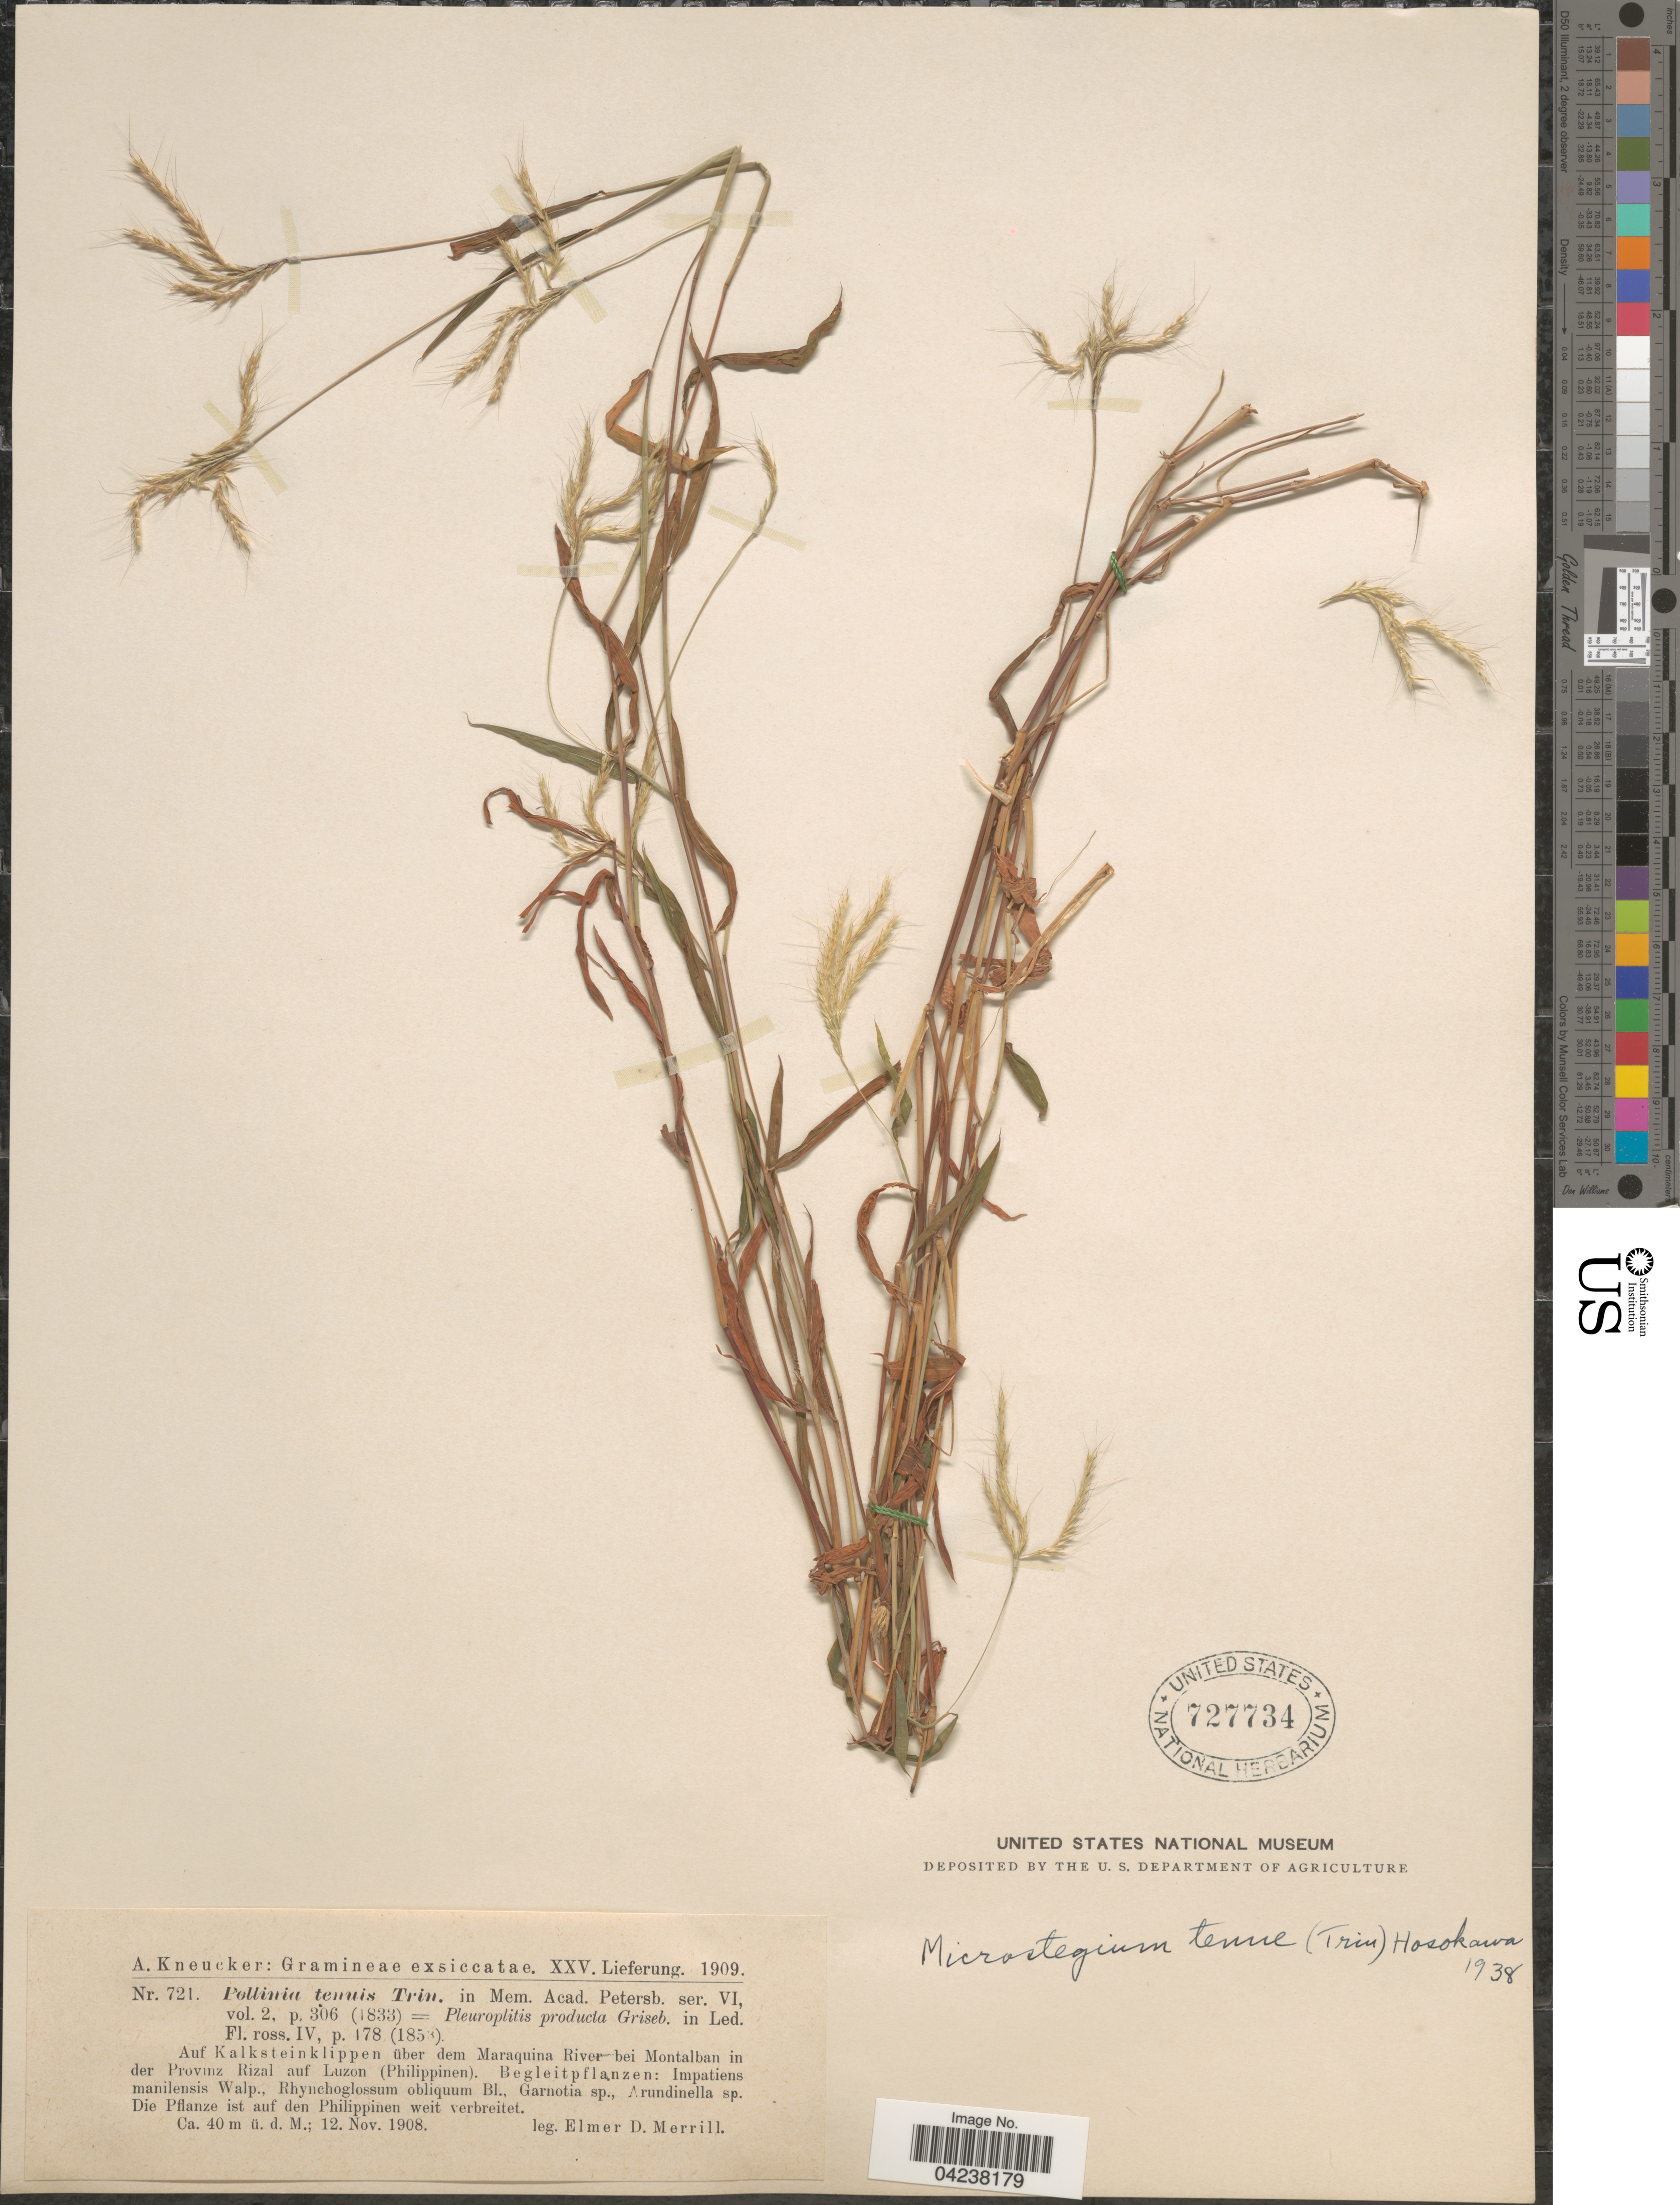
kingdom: Plantae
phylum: Tracheophyta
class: Liliopsida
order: Poales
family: Poaceae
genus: Microstegium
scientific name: Microstegium tenue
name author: (Trin.) Hosok.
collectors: E. D. Merrill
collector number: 721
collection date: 1908-11-12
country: Philippines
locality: Auf Kalksteinklippen über dem Maraquina River bei Montalban in der Provinz Rizal auf Luzon (Philippinen).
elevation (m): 40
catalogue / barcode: US 727734